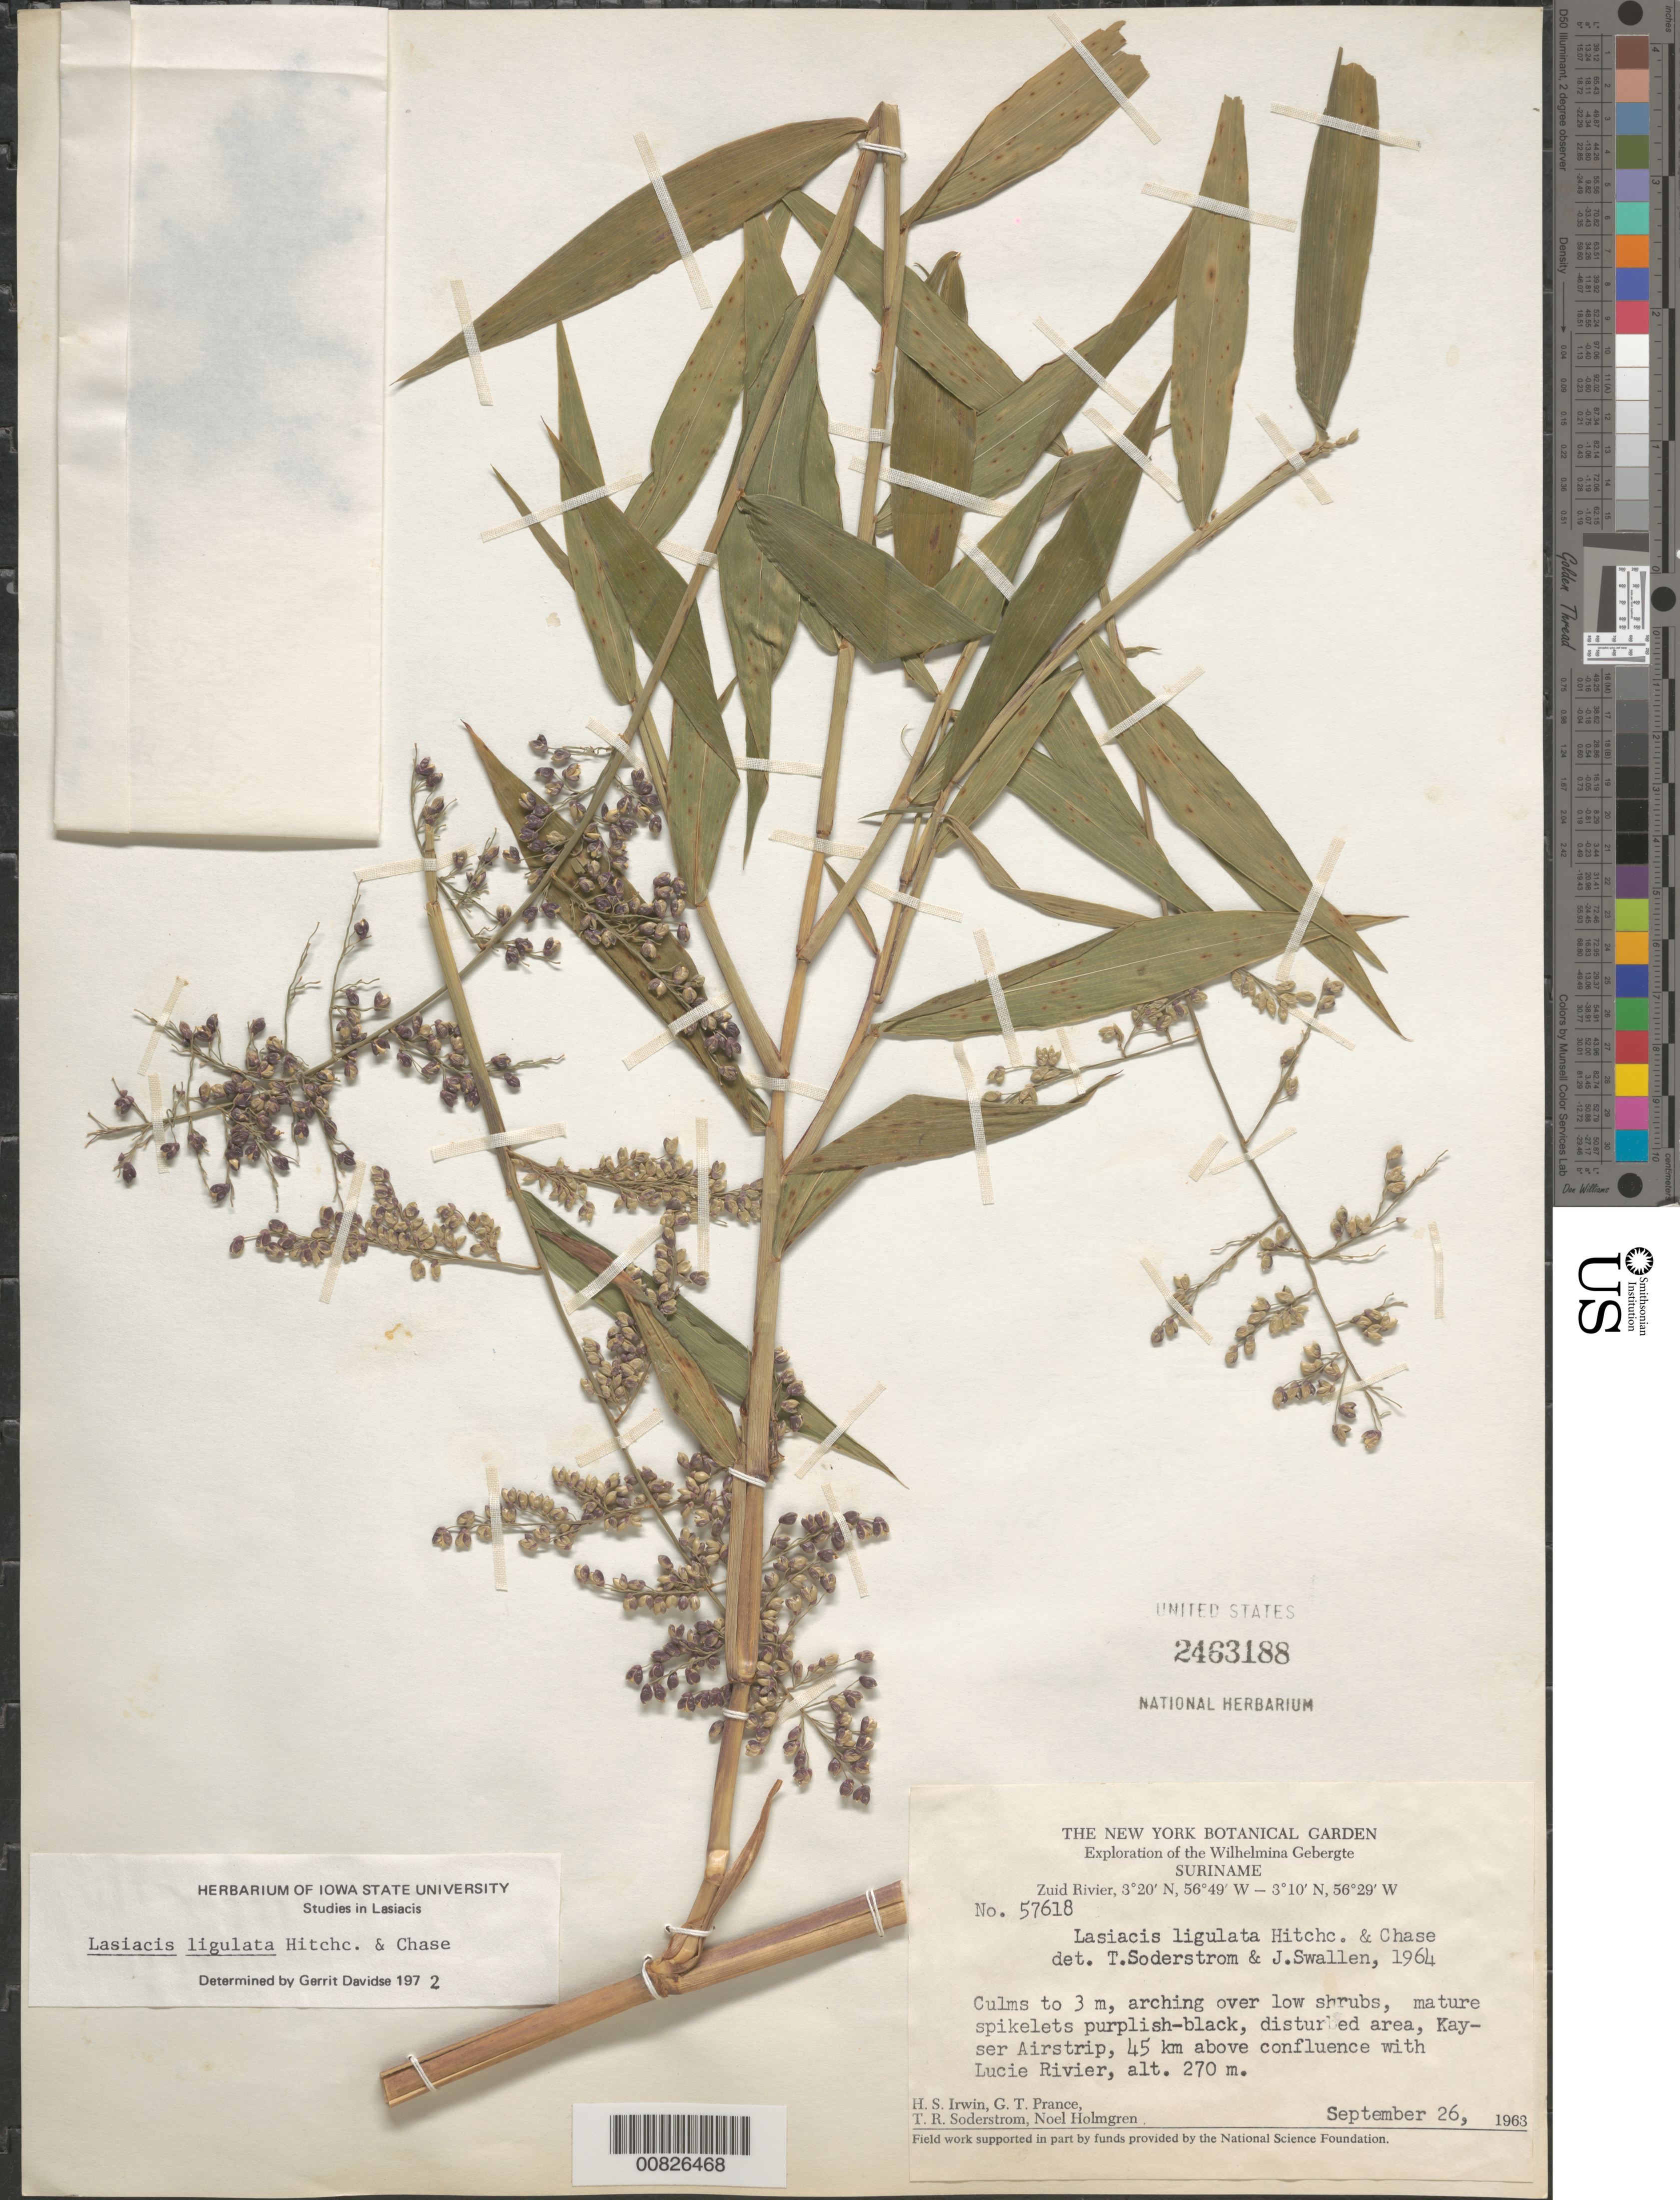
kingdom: Plantae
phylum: Tracheophyta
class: Liliopsida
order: Poales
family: Poaceae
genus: Lasiacis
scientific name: Lasiacis ligulata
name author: Hitchc. & Chase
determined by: Davidse, Gerrit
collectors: H. Irwin, G. T. Prance, T. R. Soderstrom & N. H. Holmgren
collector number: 57618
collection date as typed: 26-Sep-63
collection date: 1963-09-26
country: Suriname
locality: Kayser Airstrip, Zuid R., 45 km above confl. with Lucie R., Wilhelmina Gebergte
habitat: Disturbed area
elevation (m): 270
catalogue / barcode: US 2463188